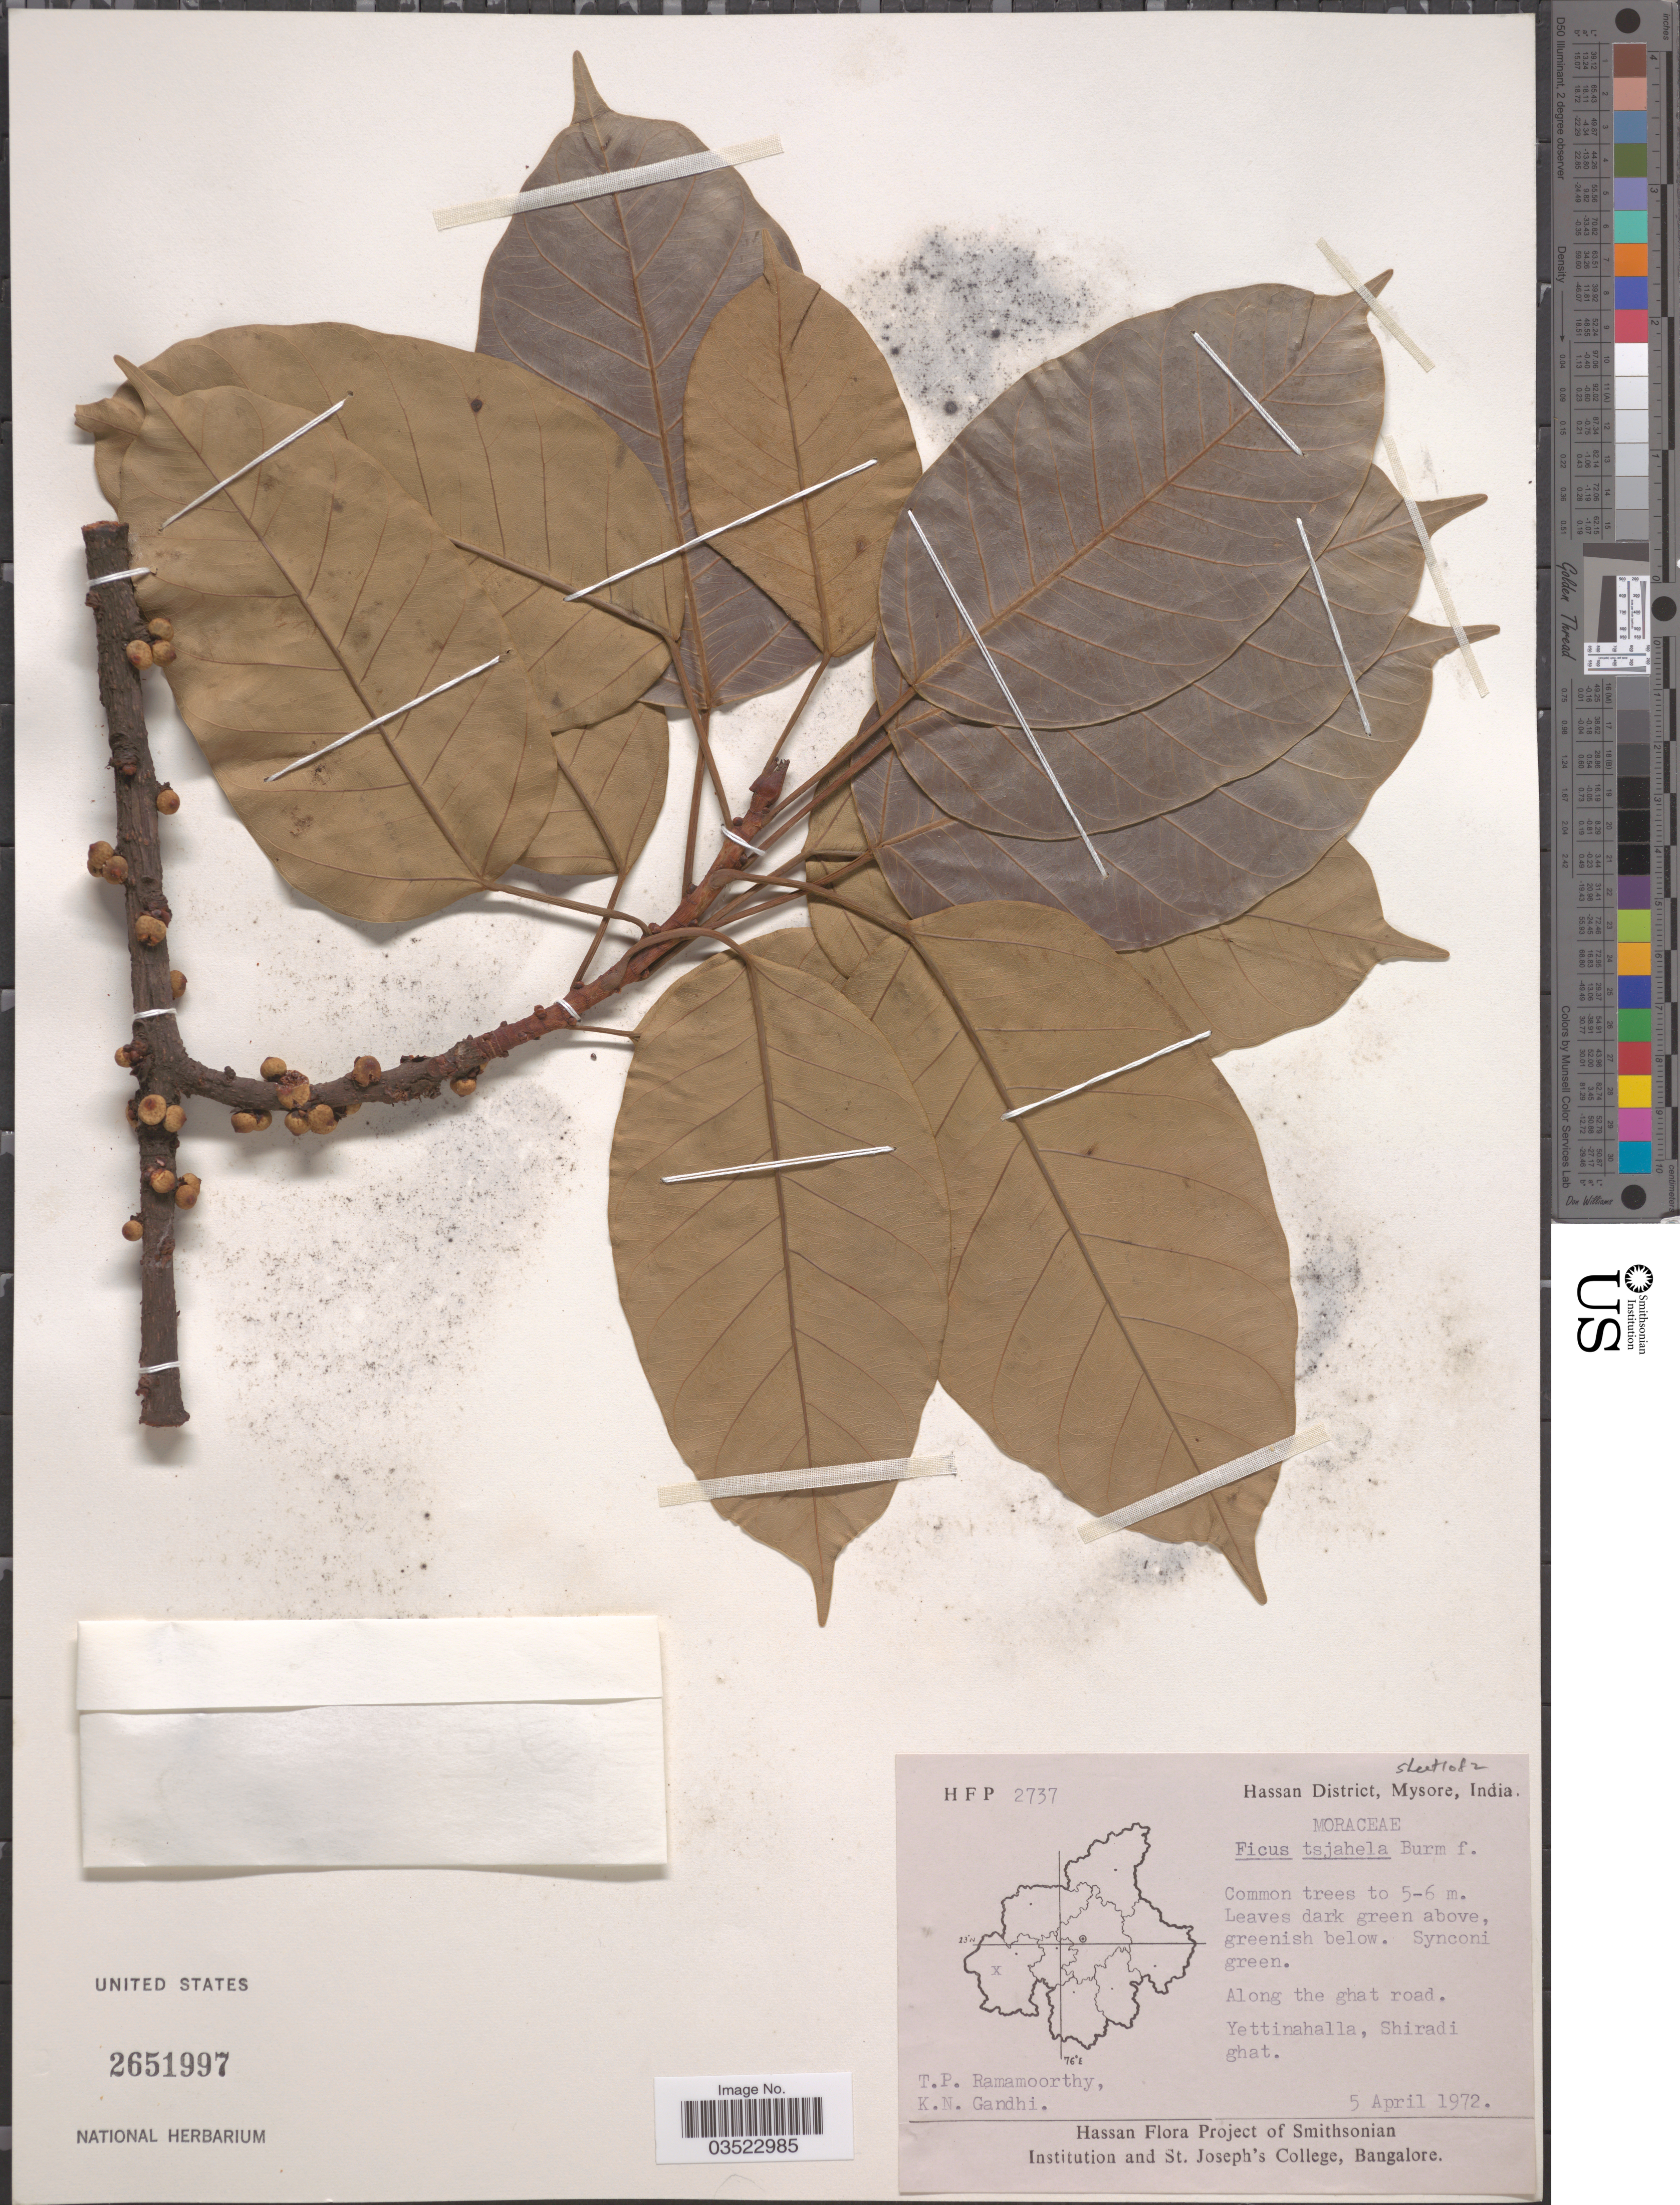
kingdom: Plantae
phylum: Tracheophyta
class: Magnoliopsida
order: Rosales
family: Moraceae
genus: Ficus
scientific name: Ficus tsjakela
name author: Burm. f.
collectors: T. P. Ramamoorthy & K. N. Gandhi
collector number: HFP2737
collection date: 1972-04-05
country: India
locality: Hassan District, Mysore. Along the ghat road. Yettinahalla, Shiradi ghat.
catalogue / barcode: US 2651997